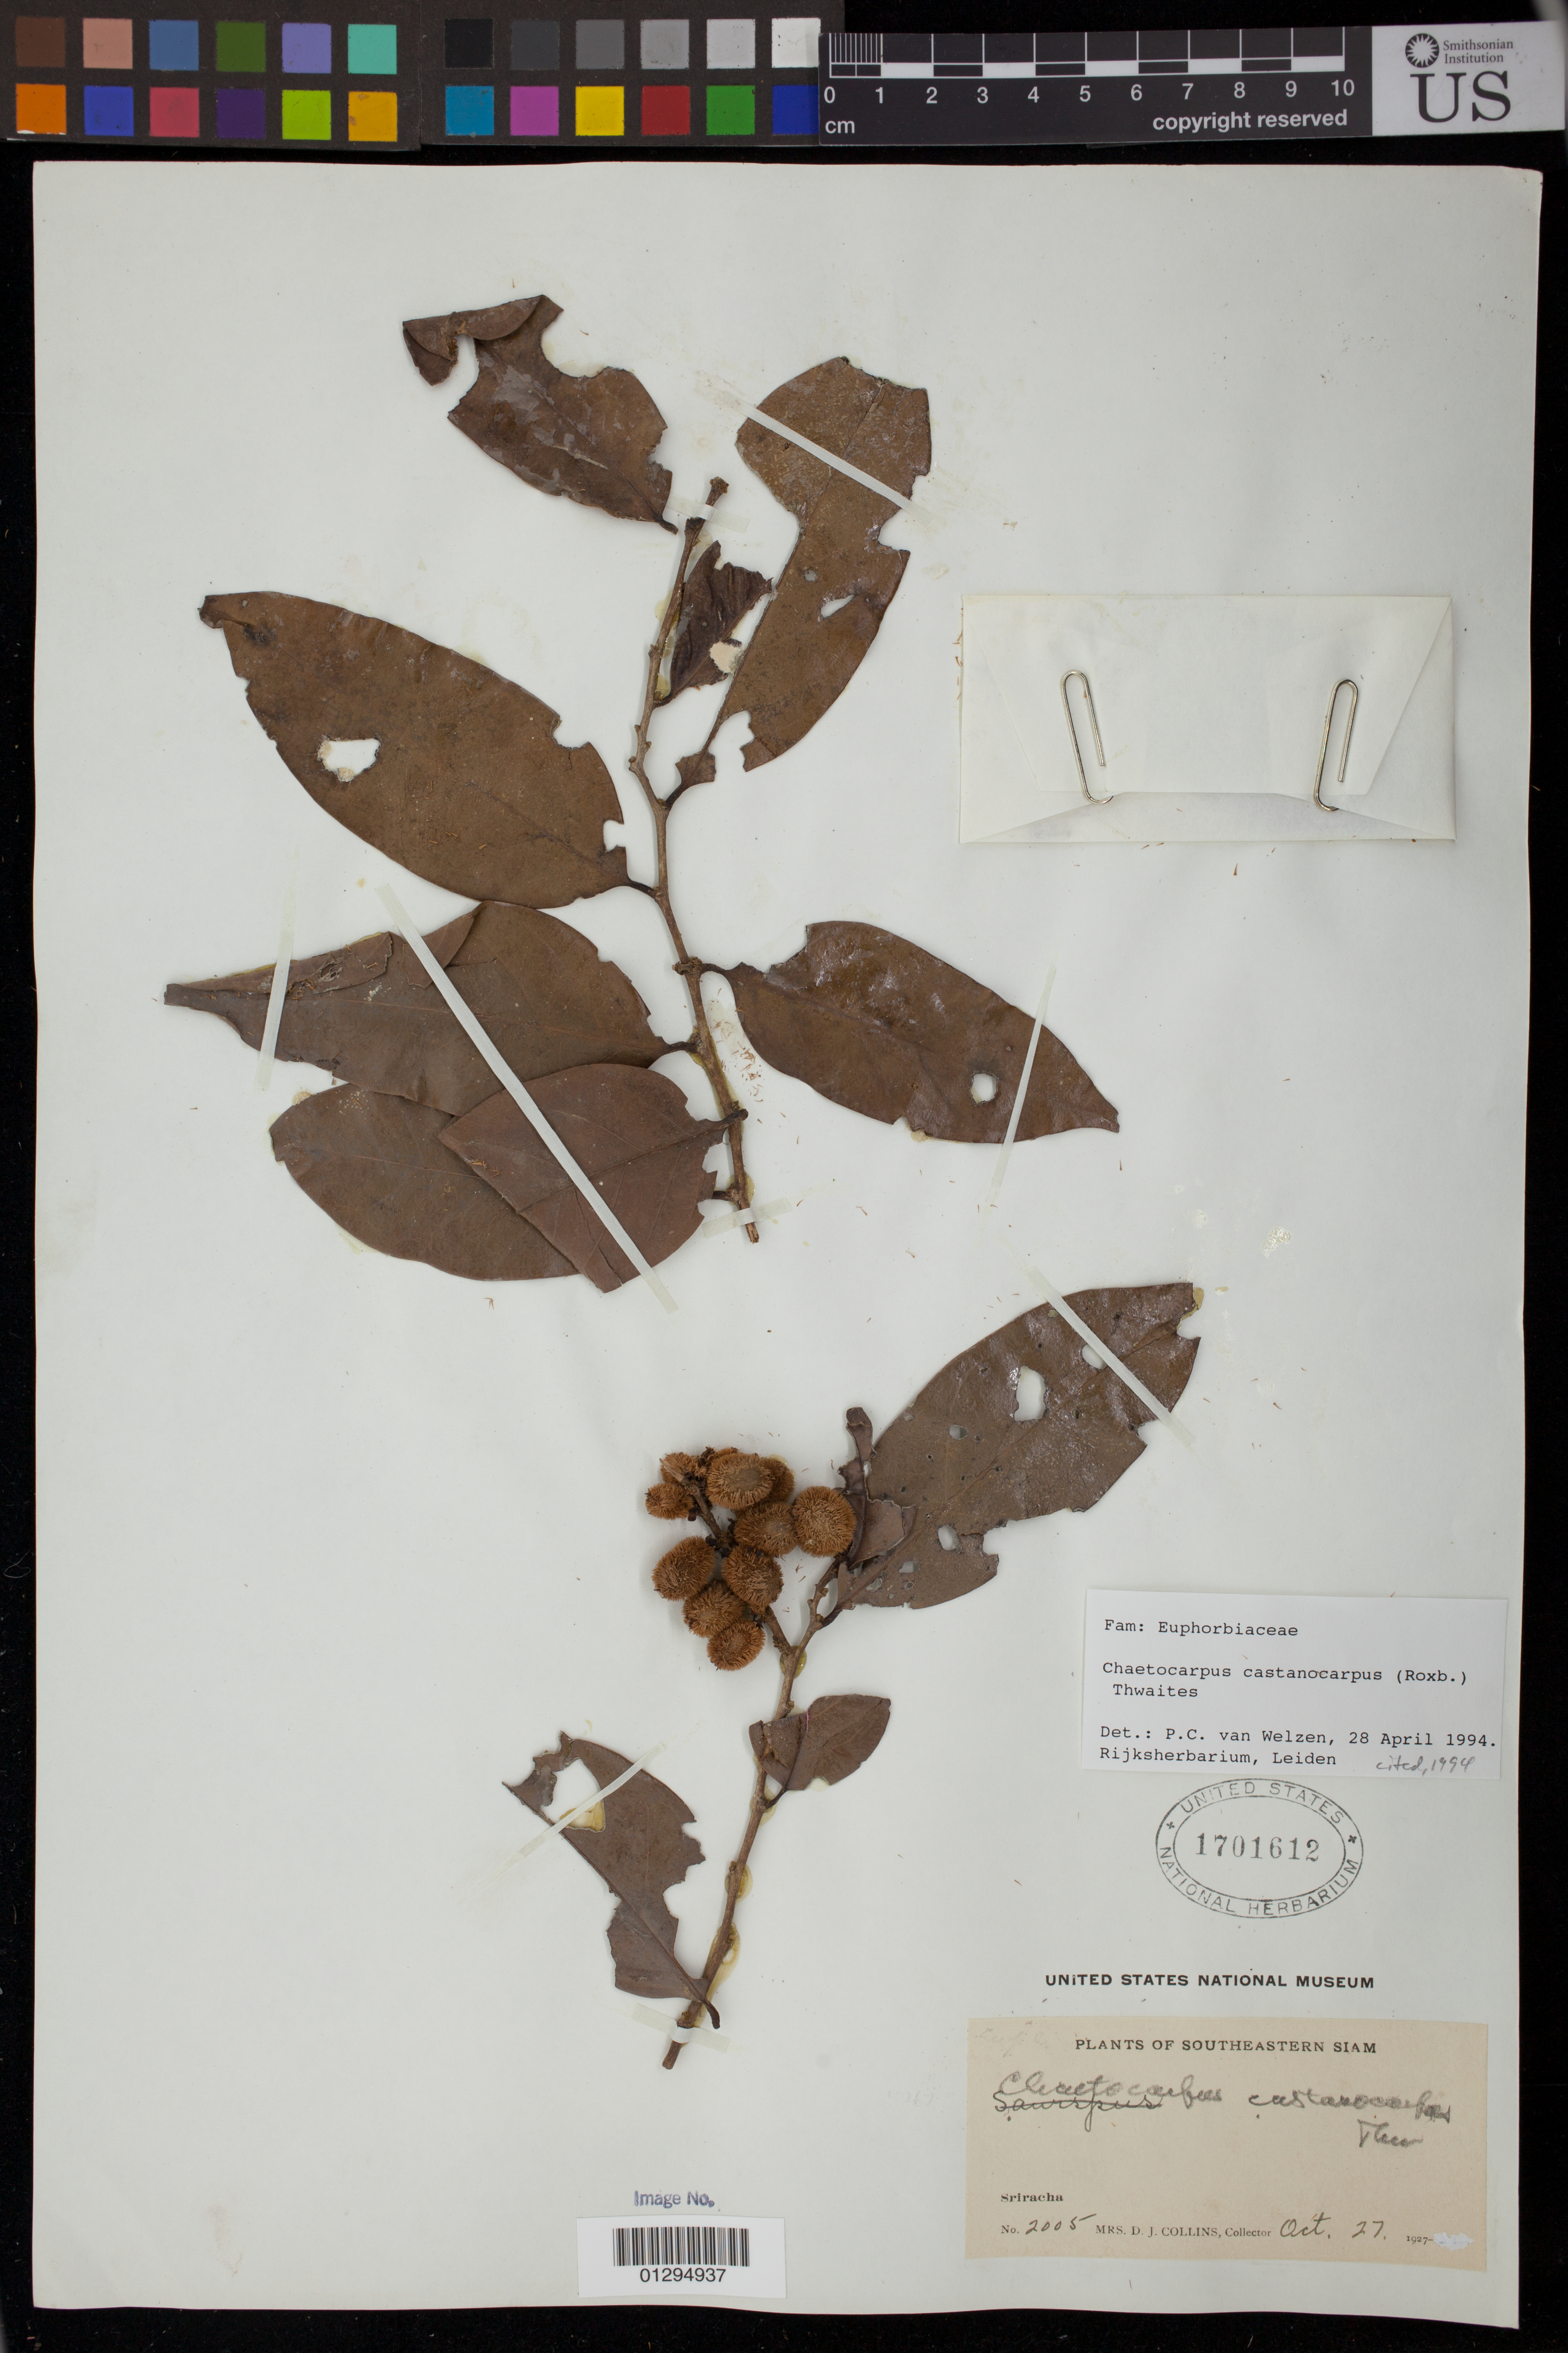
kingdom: Plantae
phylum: Tracheophyta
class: Magnoliopsida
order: Malpighiales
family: Peraceae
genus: Chaetocarpus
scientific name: Chaetocarpus castanocarpus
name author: (Roxb.) Thwaites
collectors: Mrs. D. J. Collins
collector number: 2005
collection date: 1927-10-27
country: Thailand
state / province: Chon Buri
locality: Sriracha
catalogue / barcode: US 1701612